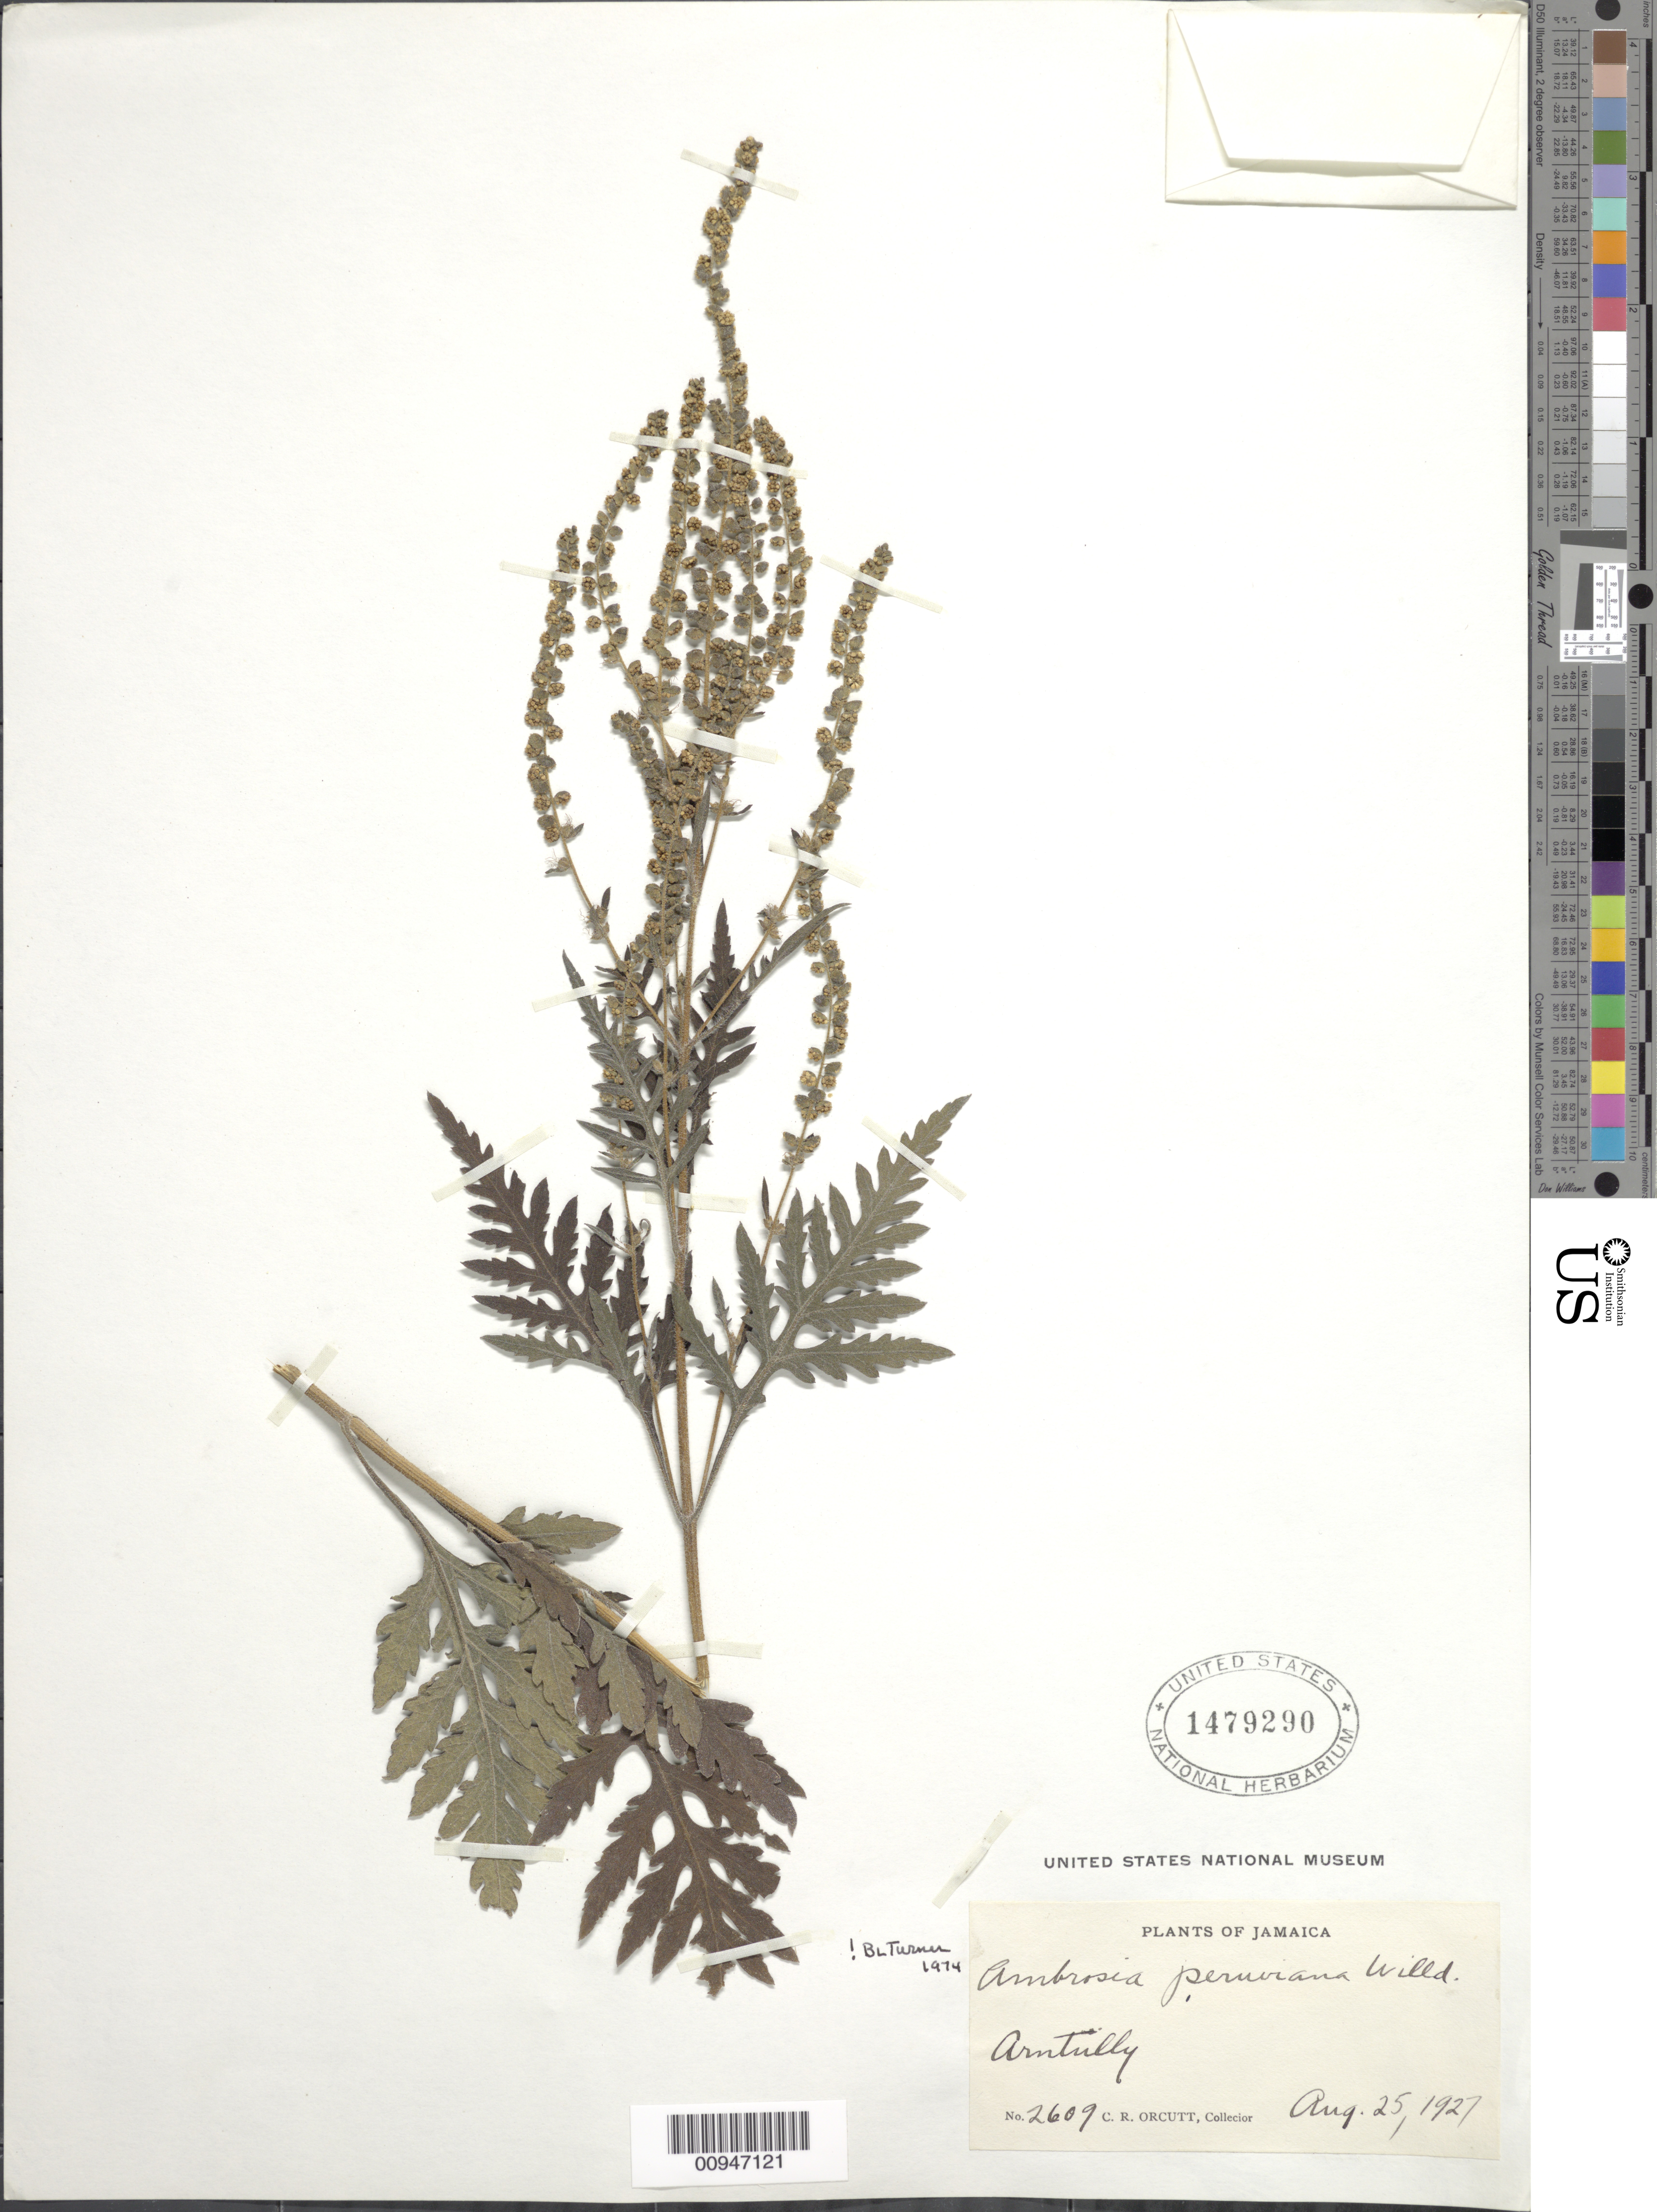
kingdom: Plantae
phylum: Tracheophyta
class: Magnoliopsida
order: Asterales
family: Asteraceae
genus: Ambrosia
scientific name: Ambrosia peruviana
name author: Willd.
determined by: Turner, B. L.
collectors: C. R. Orcutt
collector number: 2609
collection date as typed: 25 Aug 1927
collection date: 1927-08-25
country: Jamaica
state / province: Saint Thomas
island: Jamaica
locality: Arntully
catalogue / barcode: US 1479290